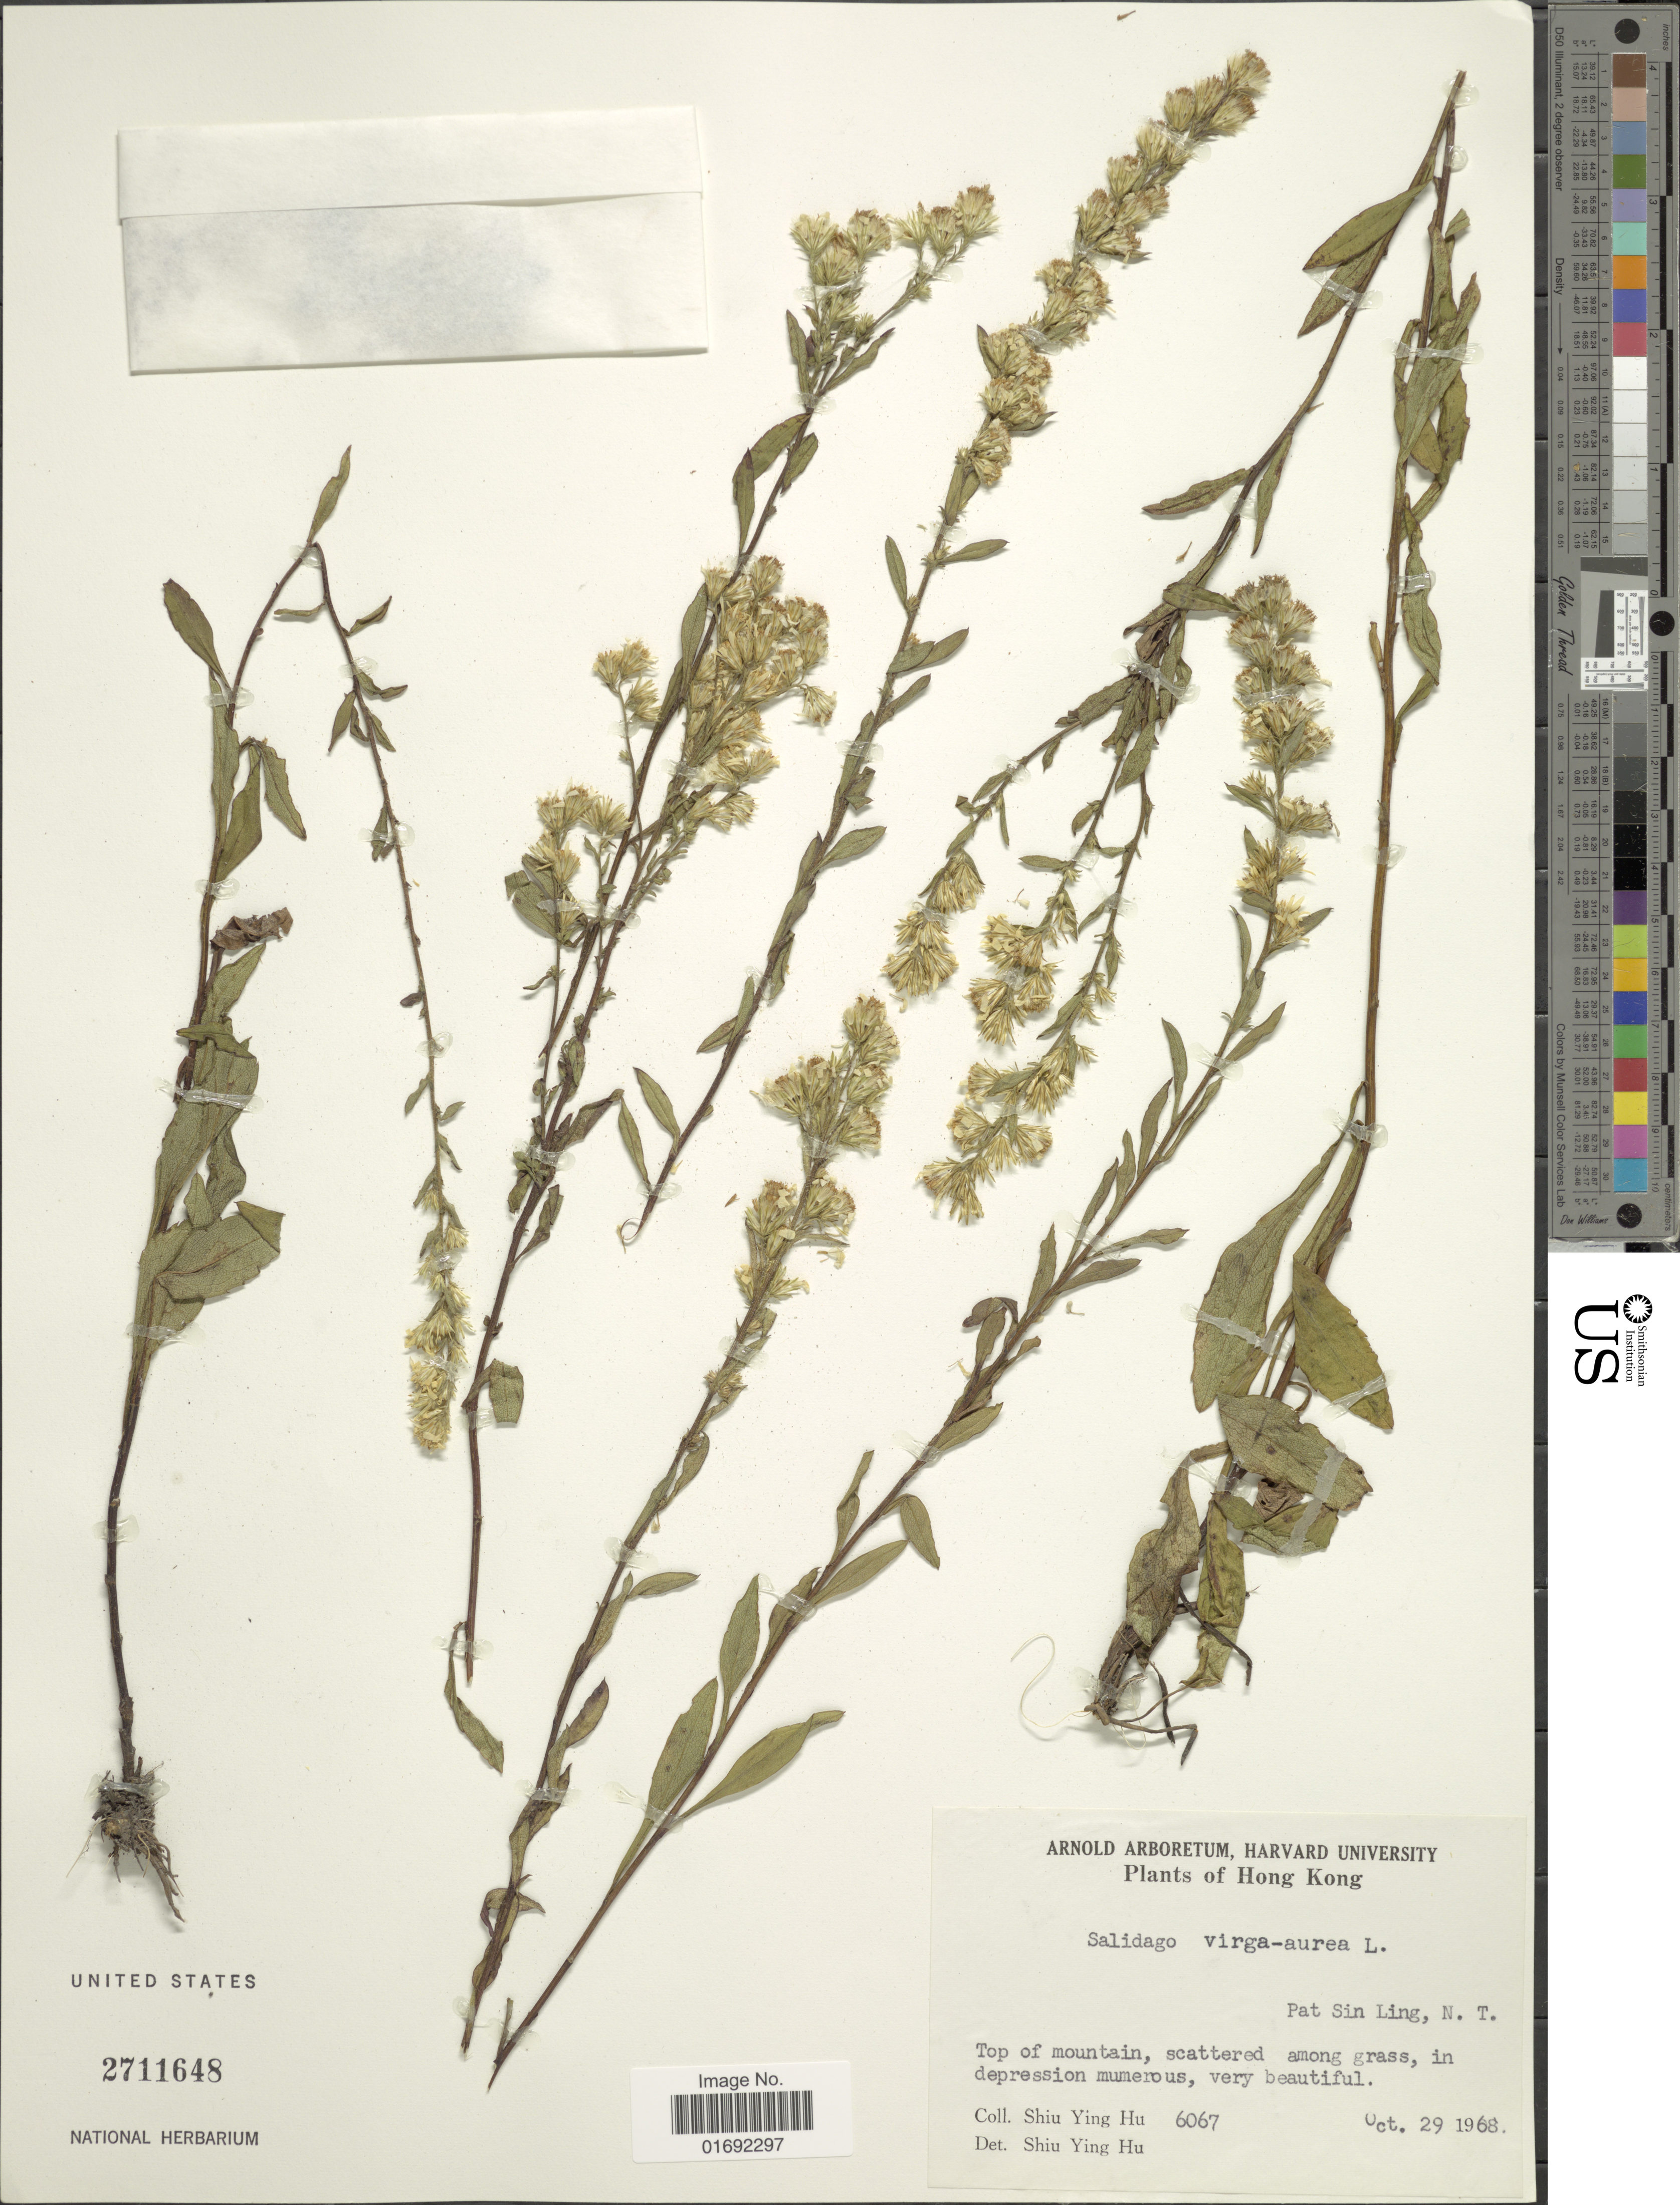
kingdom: Plantae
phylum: Tracheophyta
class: Magnoliopsida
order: Asterales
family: Asteraceae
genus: Solidago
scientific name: Solidago virgaurea var. asiatica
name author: Nakai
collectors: S. Y. Hu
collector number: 6067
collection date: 1968-10-29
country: China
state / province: Hong Kong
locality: Pat Sing Ling, N. T., top of mountain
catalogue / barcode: US 2711648